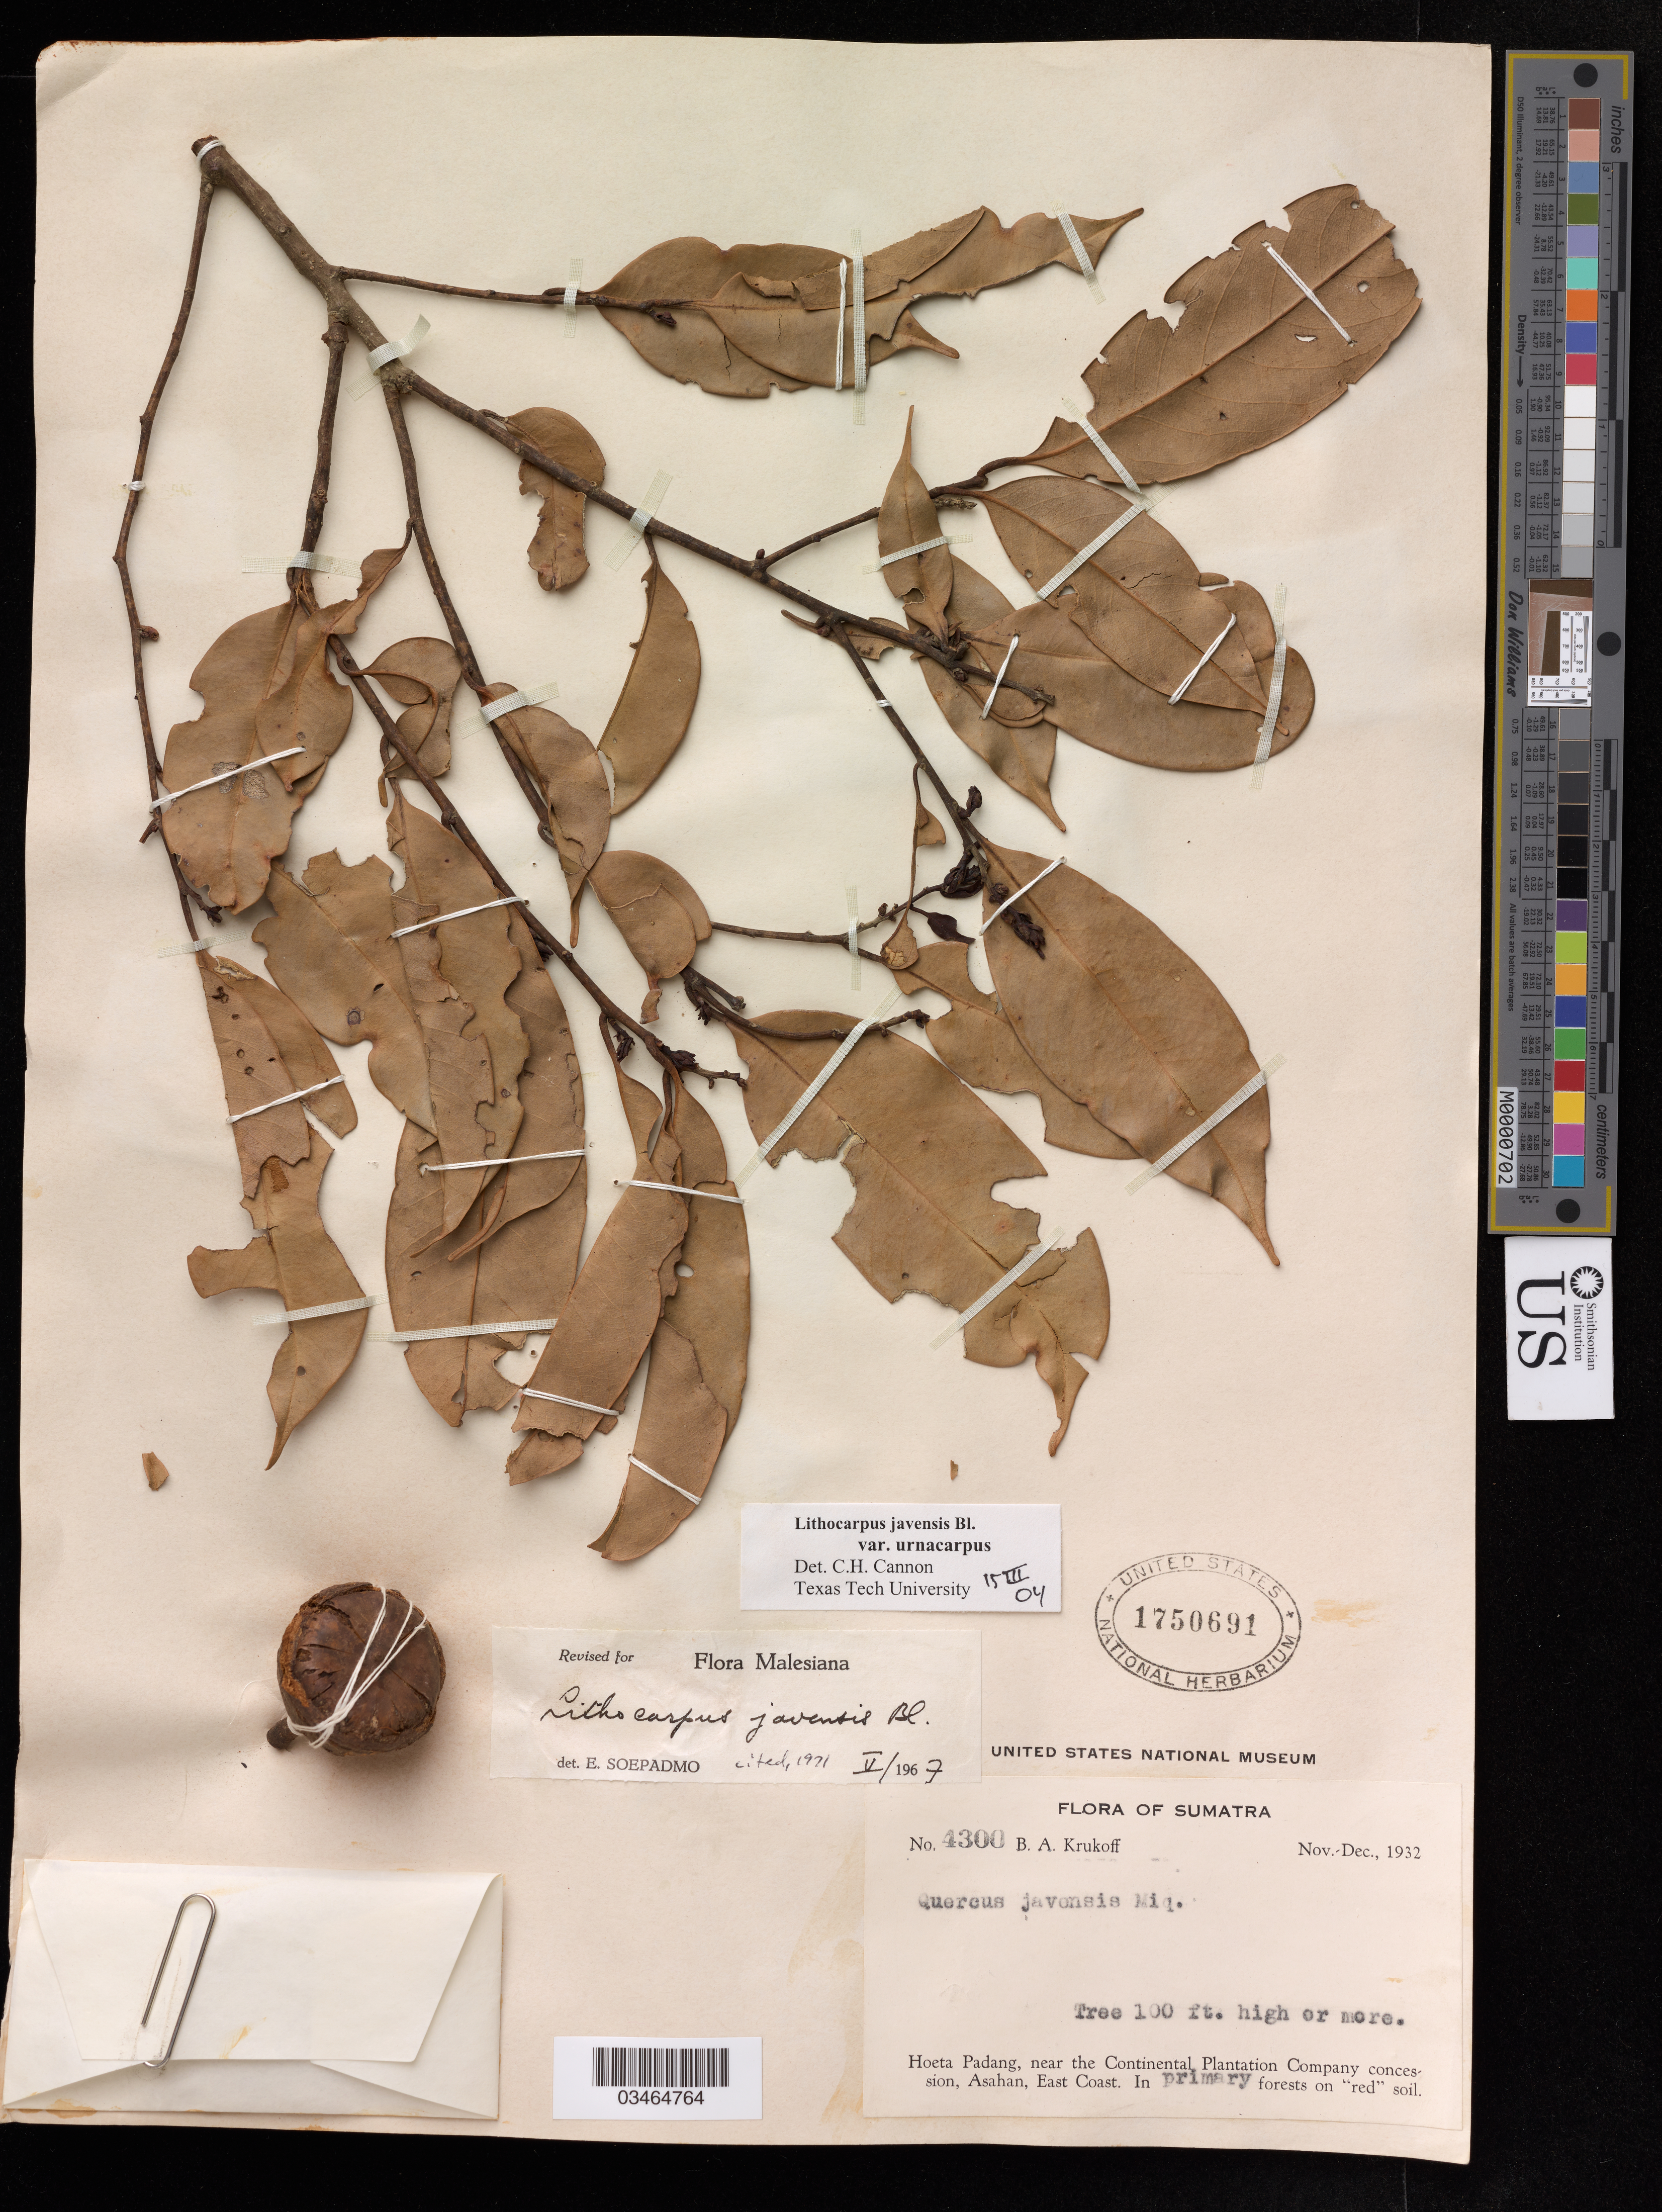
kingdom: Plantae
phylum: Tracheophyta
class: Magnoliopsida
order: Fagales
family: Fagaceae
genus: Lithocarpus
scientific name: Lithocarpus javensis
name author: Blume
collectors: B. Kurkt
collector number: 4300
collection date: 1932-11/1932-12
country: Indonesia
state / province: Sumatra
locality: Hoeta Padang, near the Continental Plantation Company concession, Asahan, East Coast.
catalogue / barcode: US 1750691